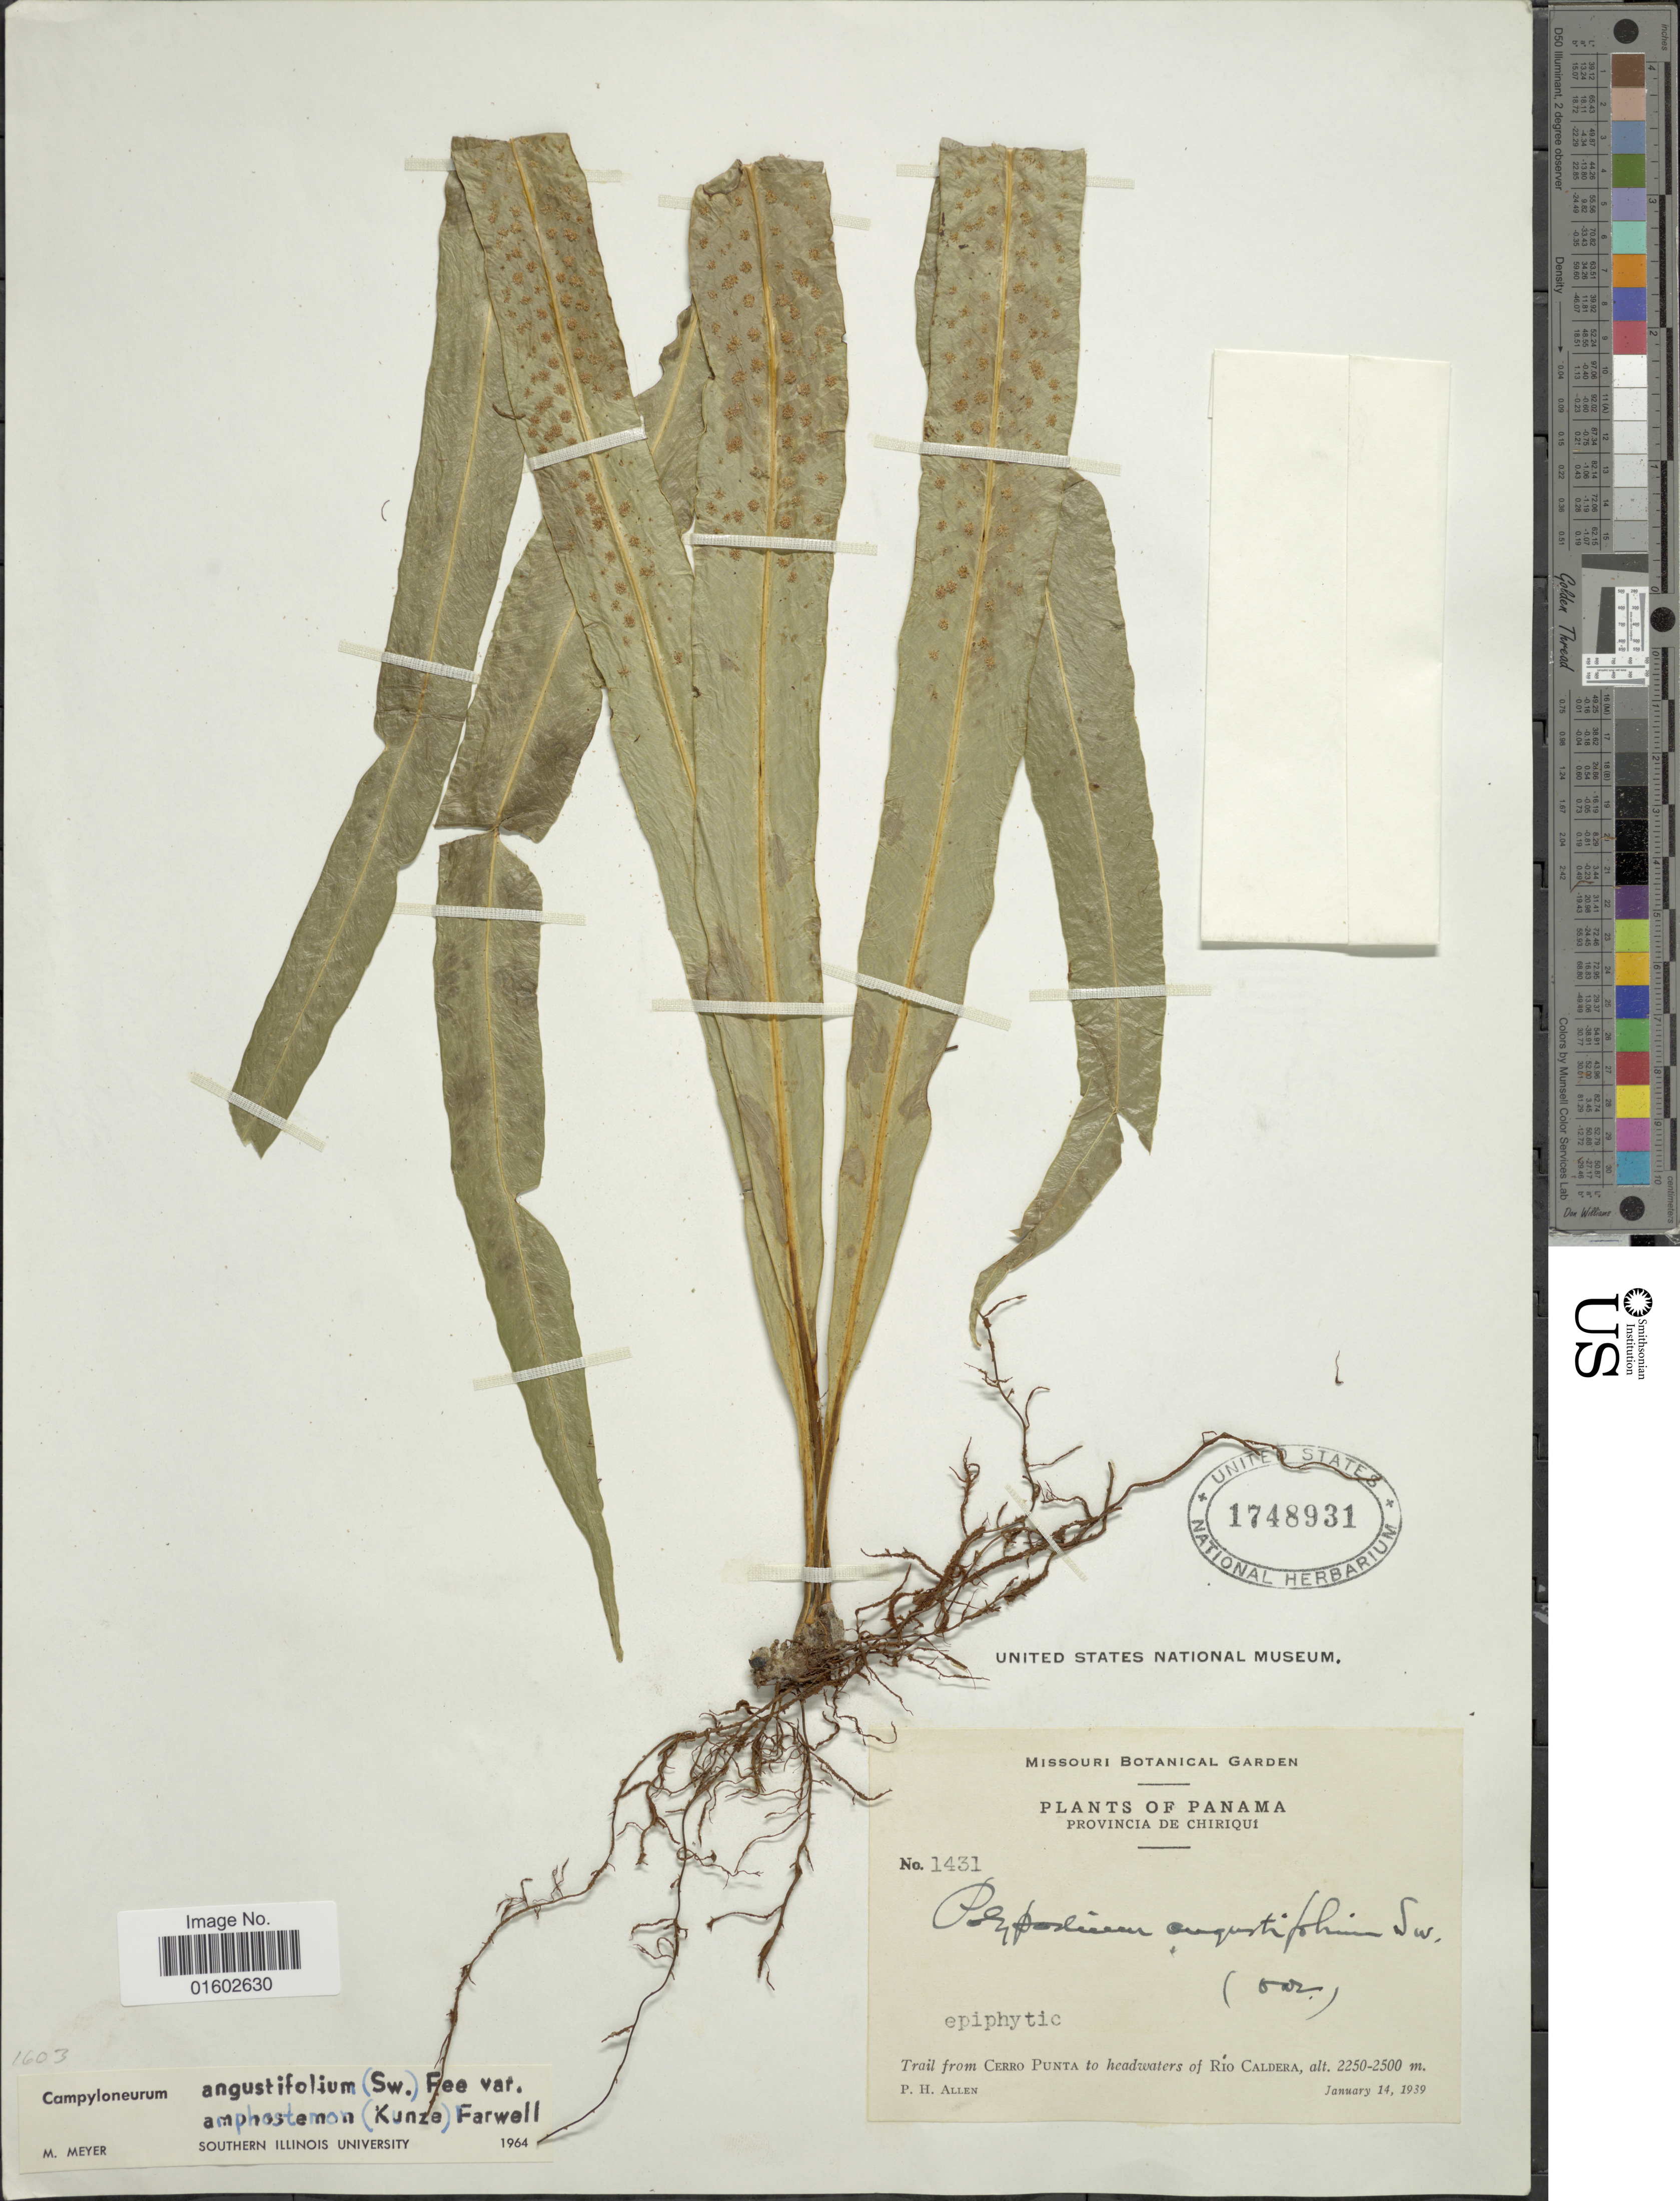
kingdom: Plantae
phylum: Tracheophyta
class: Polypodiopsida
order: Polypodiales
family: Polypodiaceae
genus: Campyloneurum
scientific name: Campyloneurum amphostenon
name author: (Kunze ex Klotzsch) Fée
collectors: P. H. Allen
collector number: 1431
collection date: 1939-01-14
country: Panama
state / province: Chiriqui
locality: Trail from Cerro Punta to headwaters of Rio Caldera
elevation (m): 2250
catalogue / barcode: US 1748931